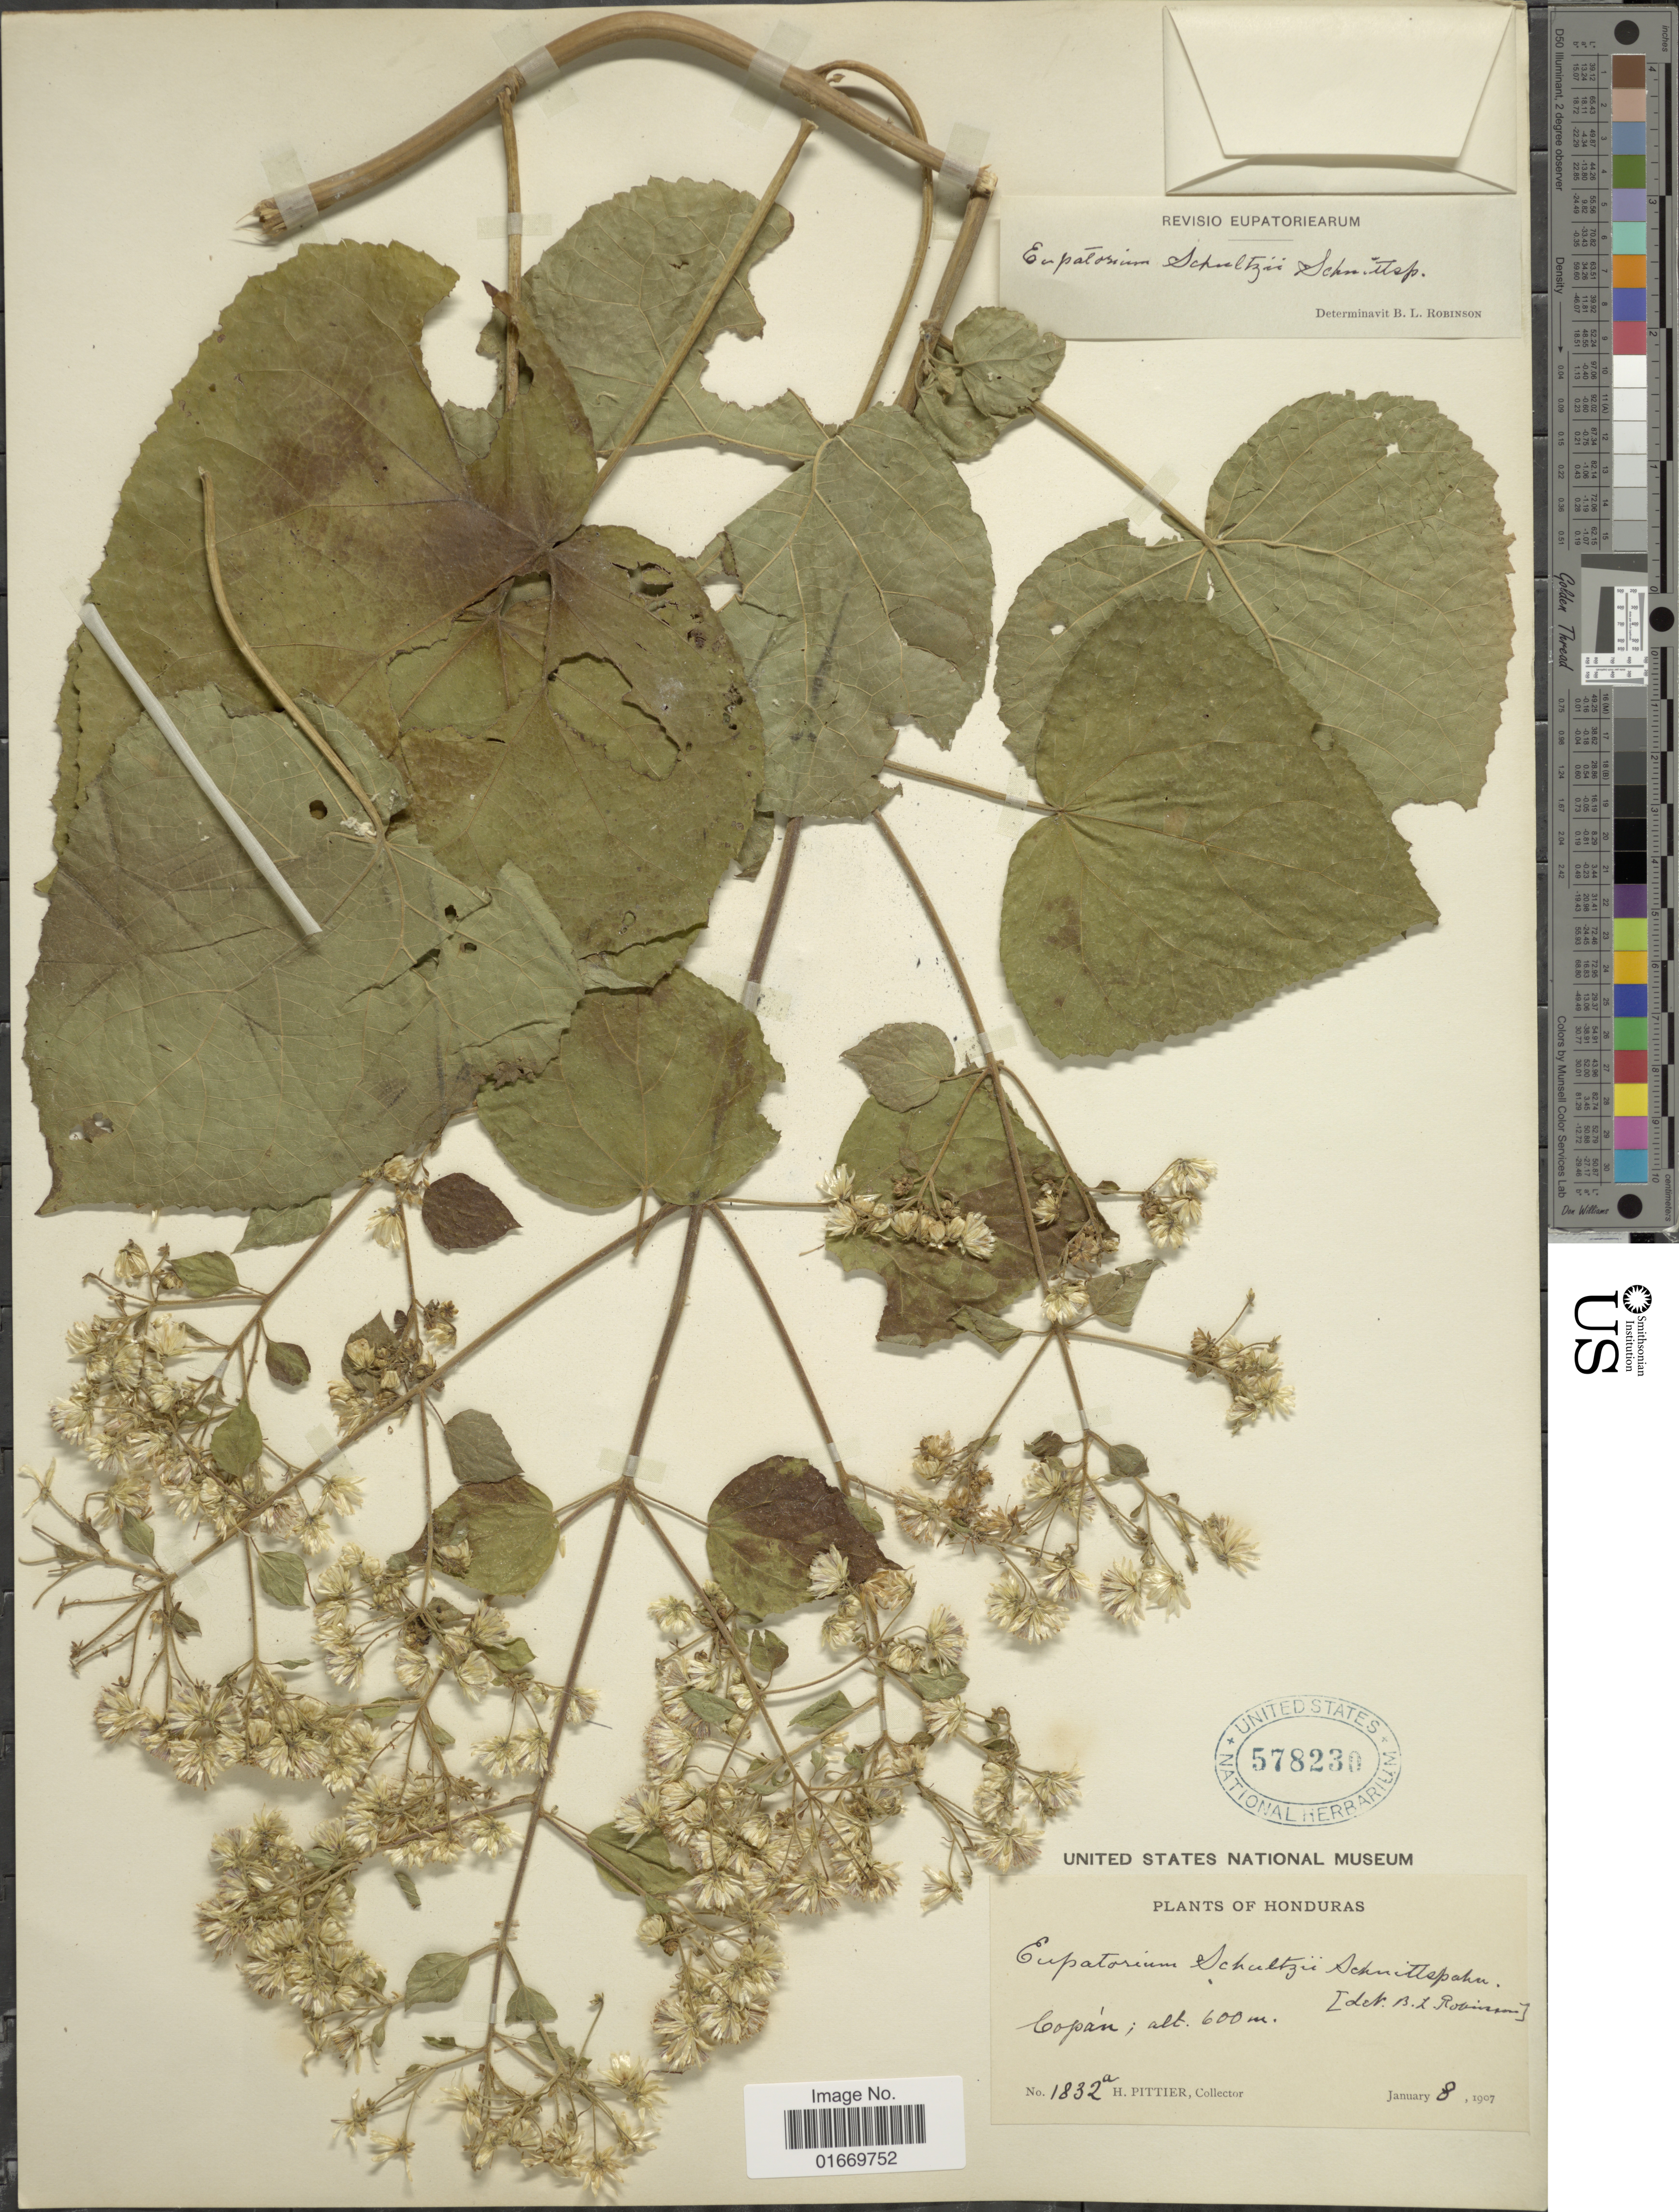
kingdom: Plantae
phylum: Tracheophyta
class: Magnoliopsida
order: Asterales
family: Asteraceae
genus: Peteravenia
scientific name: Peteravenia schultzii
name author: (Schnittsp.) R.M. King & H. Rob.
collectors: H. F. Pittier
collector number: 1832a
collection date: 1907-01-08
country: Honduras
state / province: Copán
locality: Honduras. Copan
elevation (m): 600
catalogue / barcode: US 578230